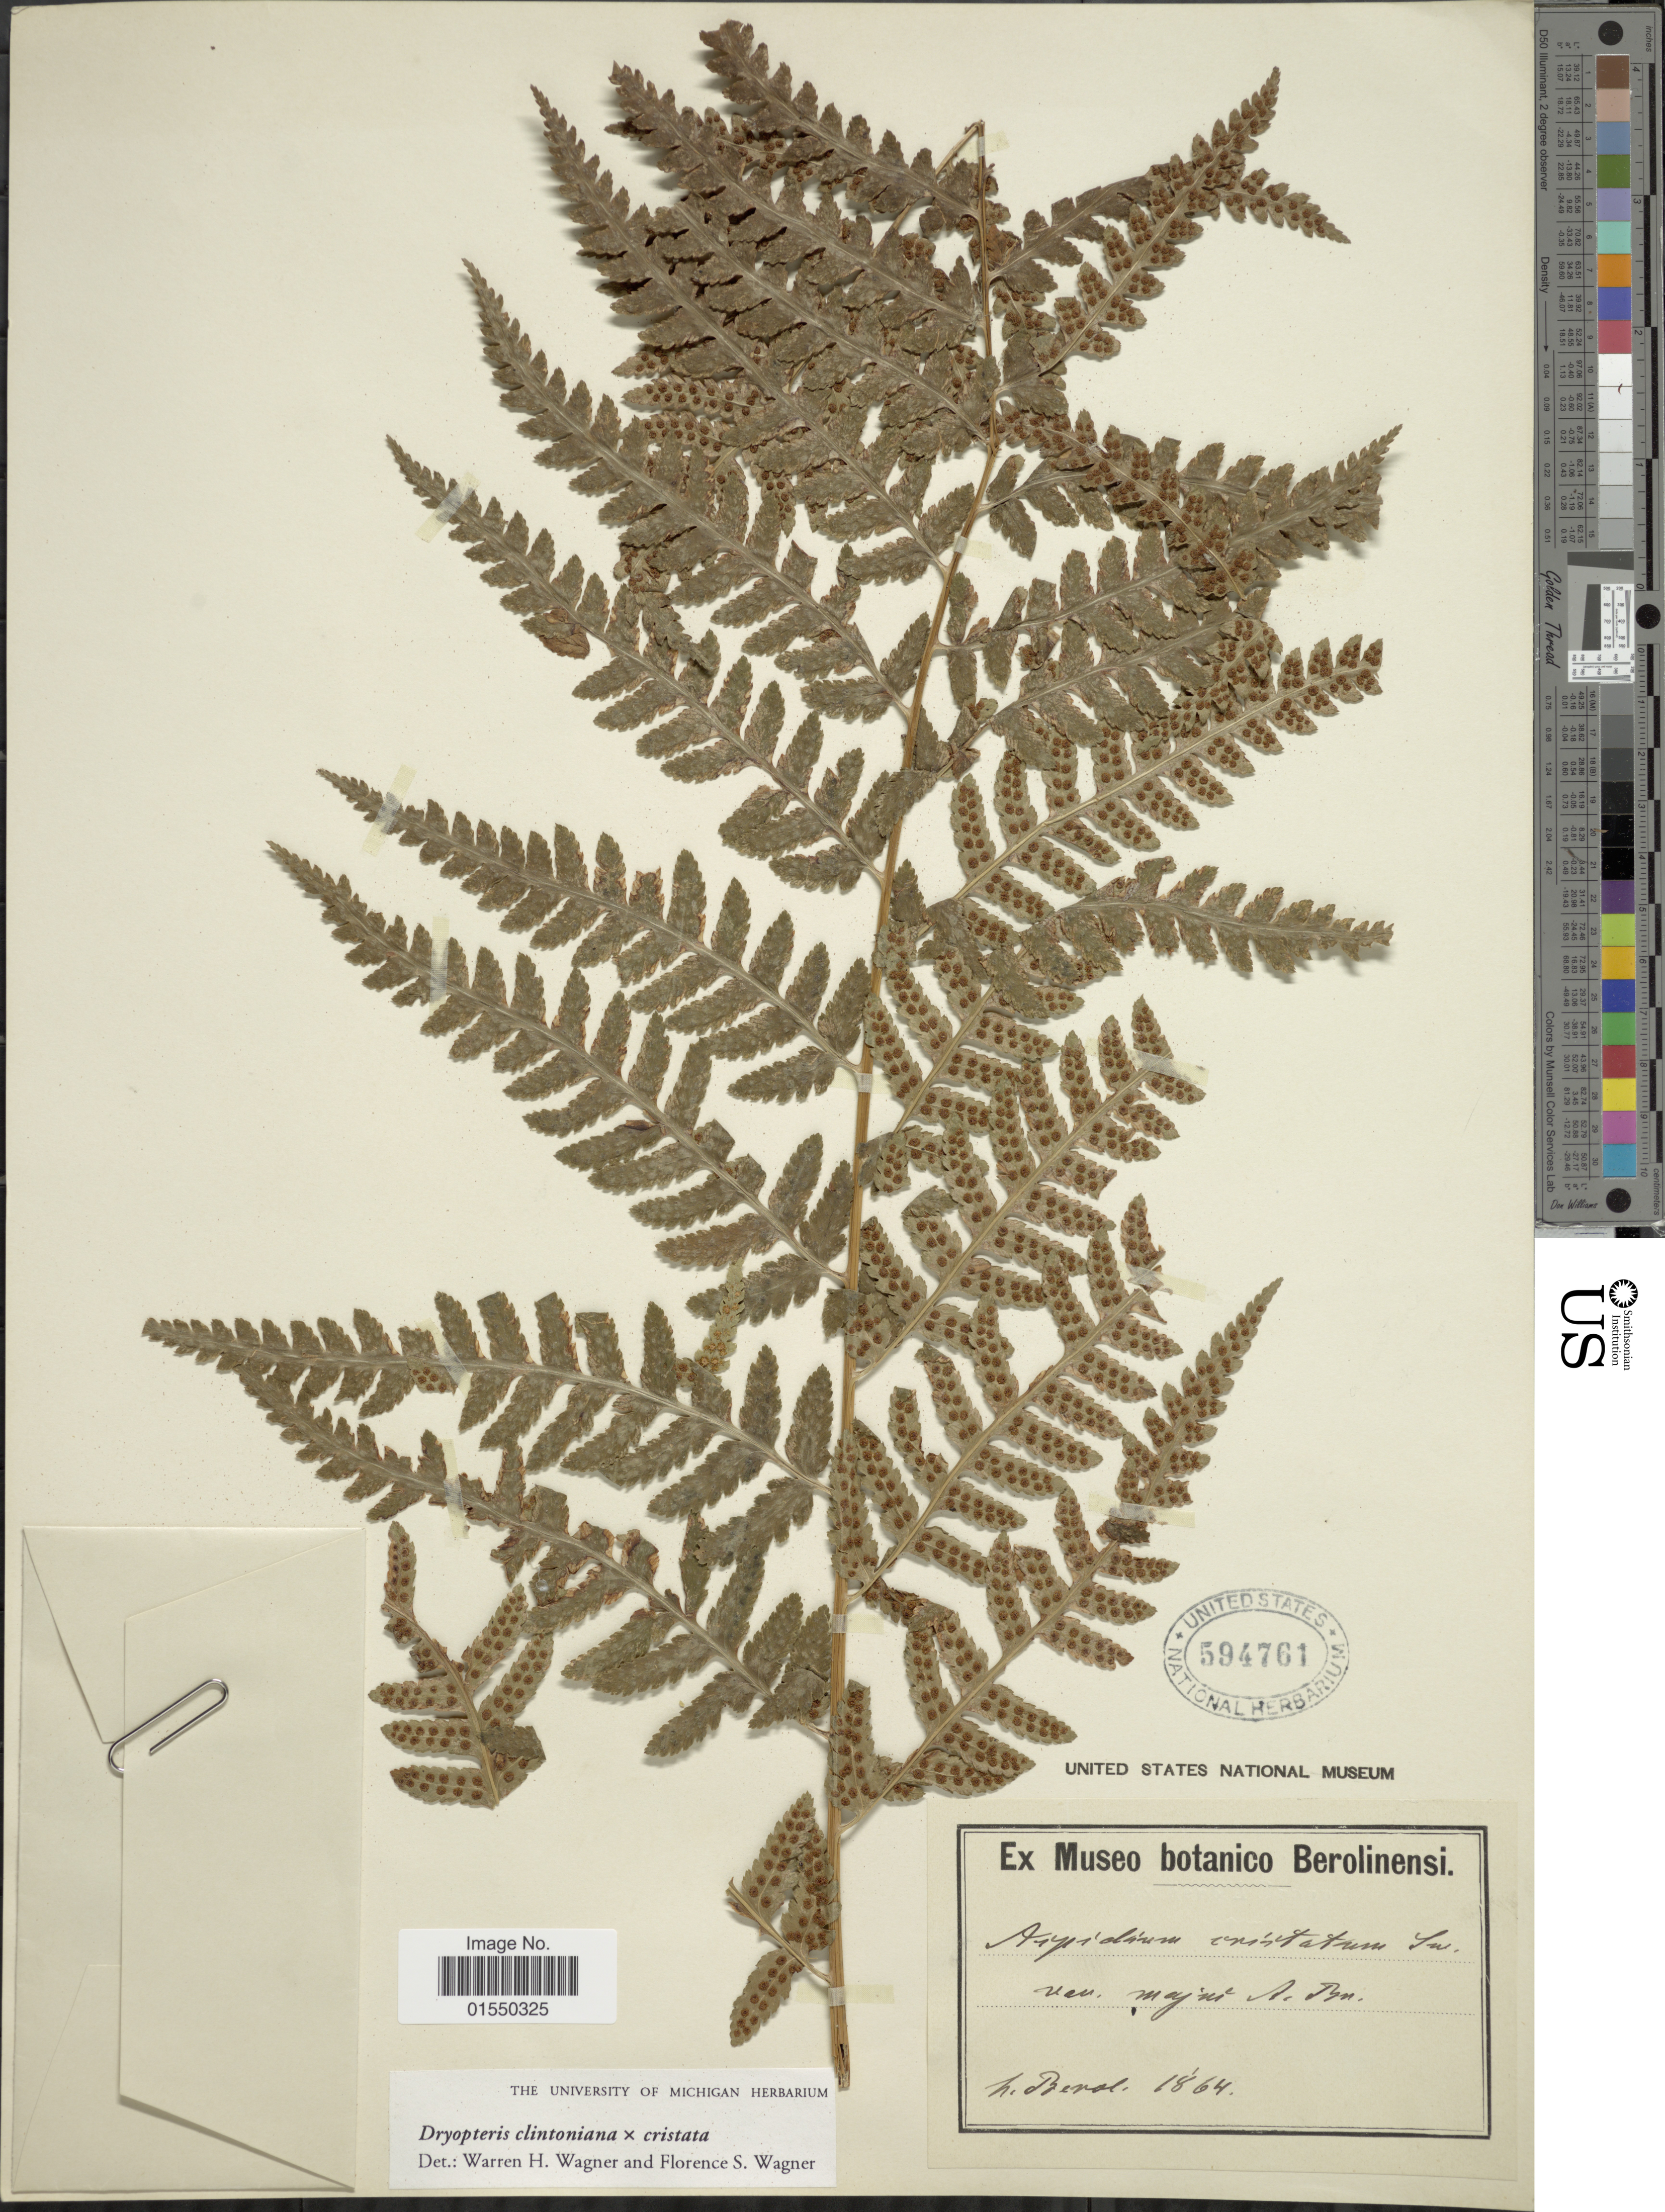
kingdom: Plantae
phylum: Tracheophyta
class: Polypodiopsida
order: Polypodiales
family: Dryopteridaceae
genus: Dryopteris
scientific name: Dryopteris clintoniana x D. cristata (L.) A. Gray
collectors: -. Berol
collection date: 1864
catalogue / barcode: US 594761